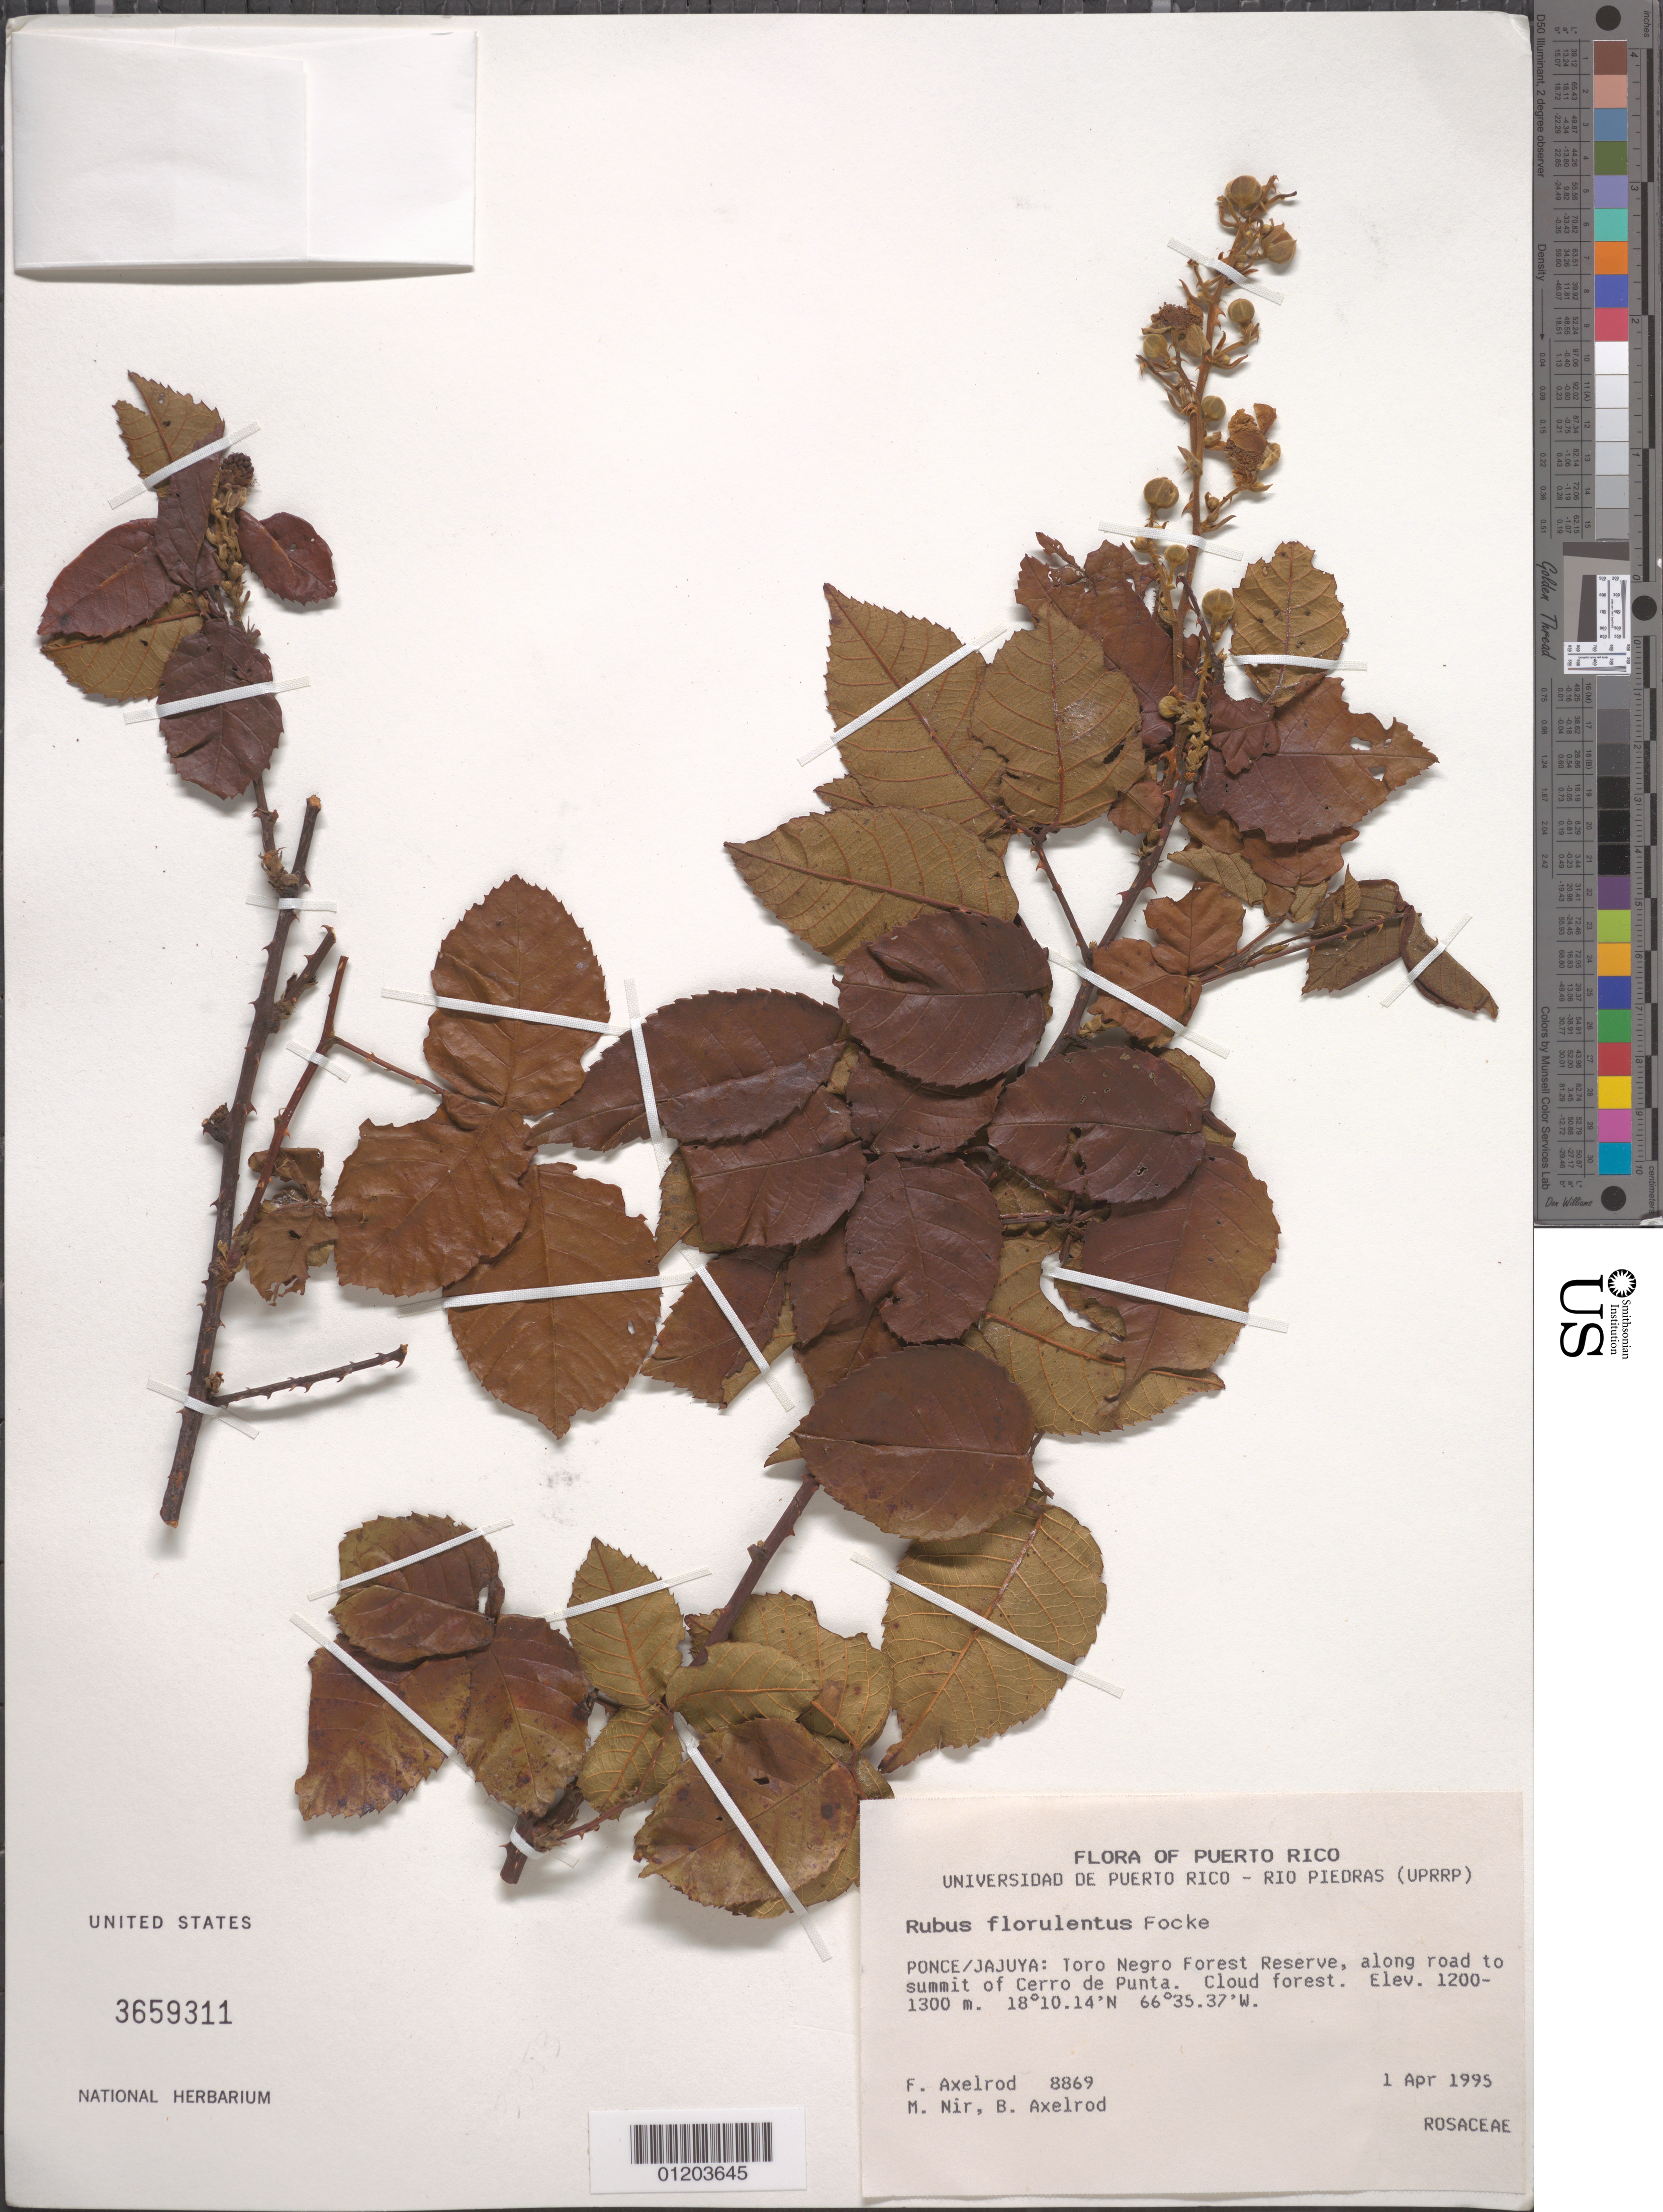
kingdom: Plantae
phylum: Tracheophyta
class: Magnoliopsida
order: Rosales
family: Rosaceae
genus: Rubus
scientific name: Rubus florulentus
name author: Focke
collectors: F. S. Axelrod, M. A. Nir & B. Axelrod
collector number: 8869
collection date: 1995-04-01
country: Puerto Rico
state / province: Jajuya / Ponce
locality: Toro Negro Forest Reserve, along road to summit of Cerro de Punta.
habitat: Cloud forest.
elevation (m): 1200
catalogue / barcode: US 3659311